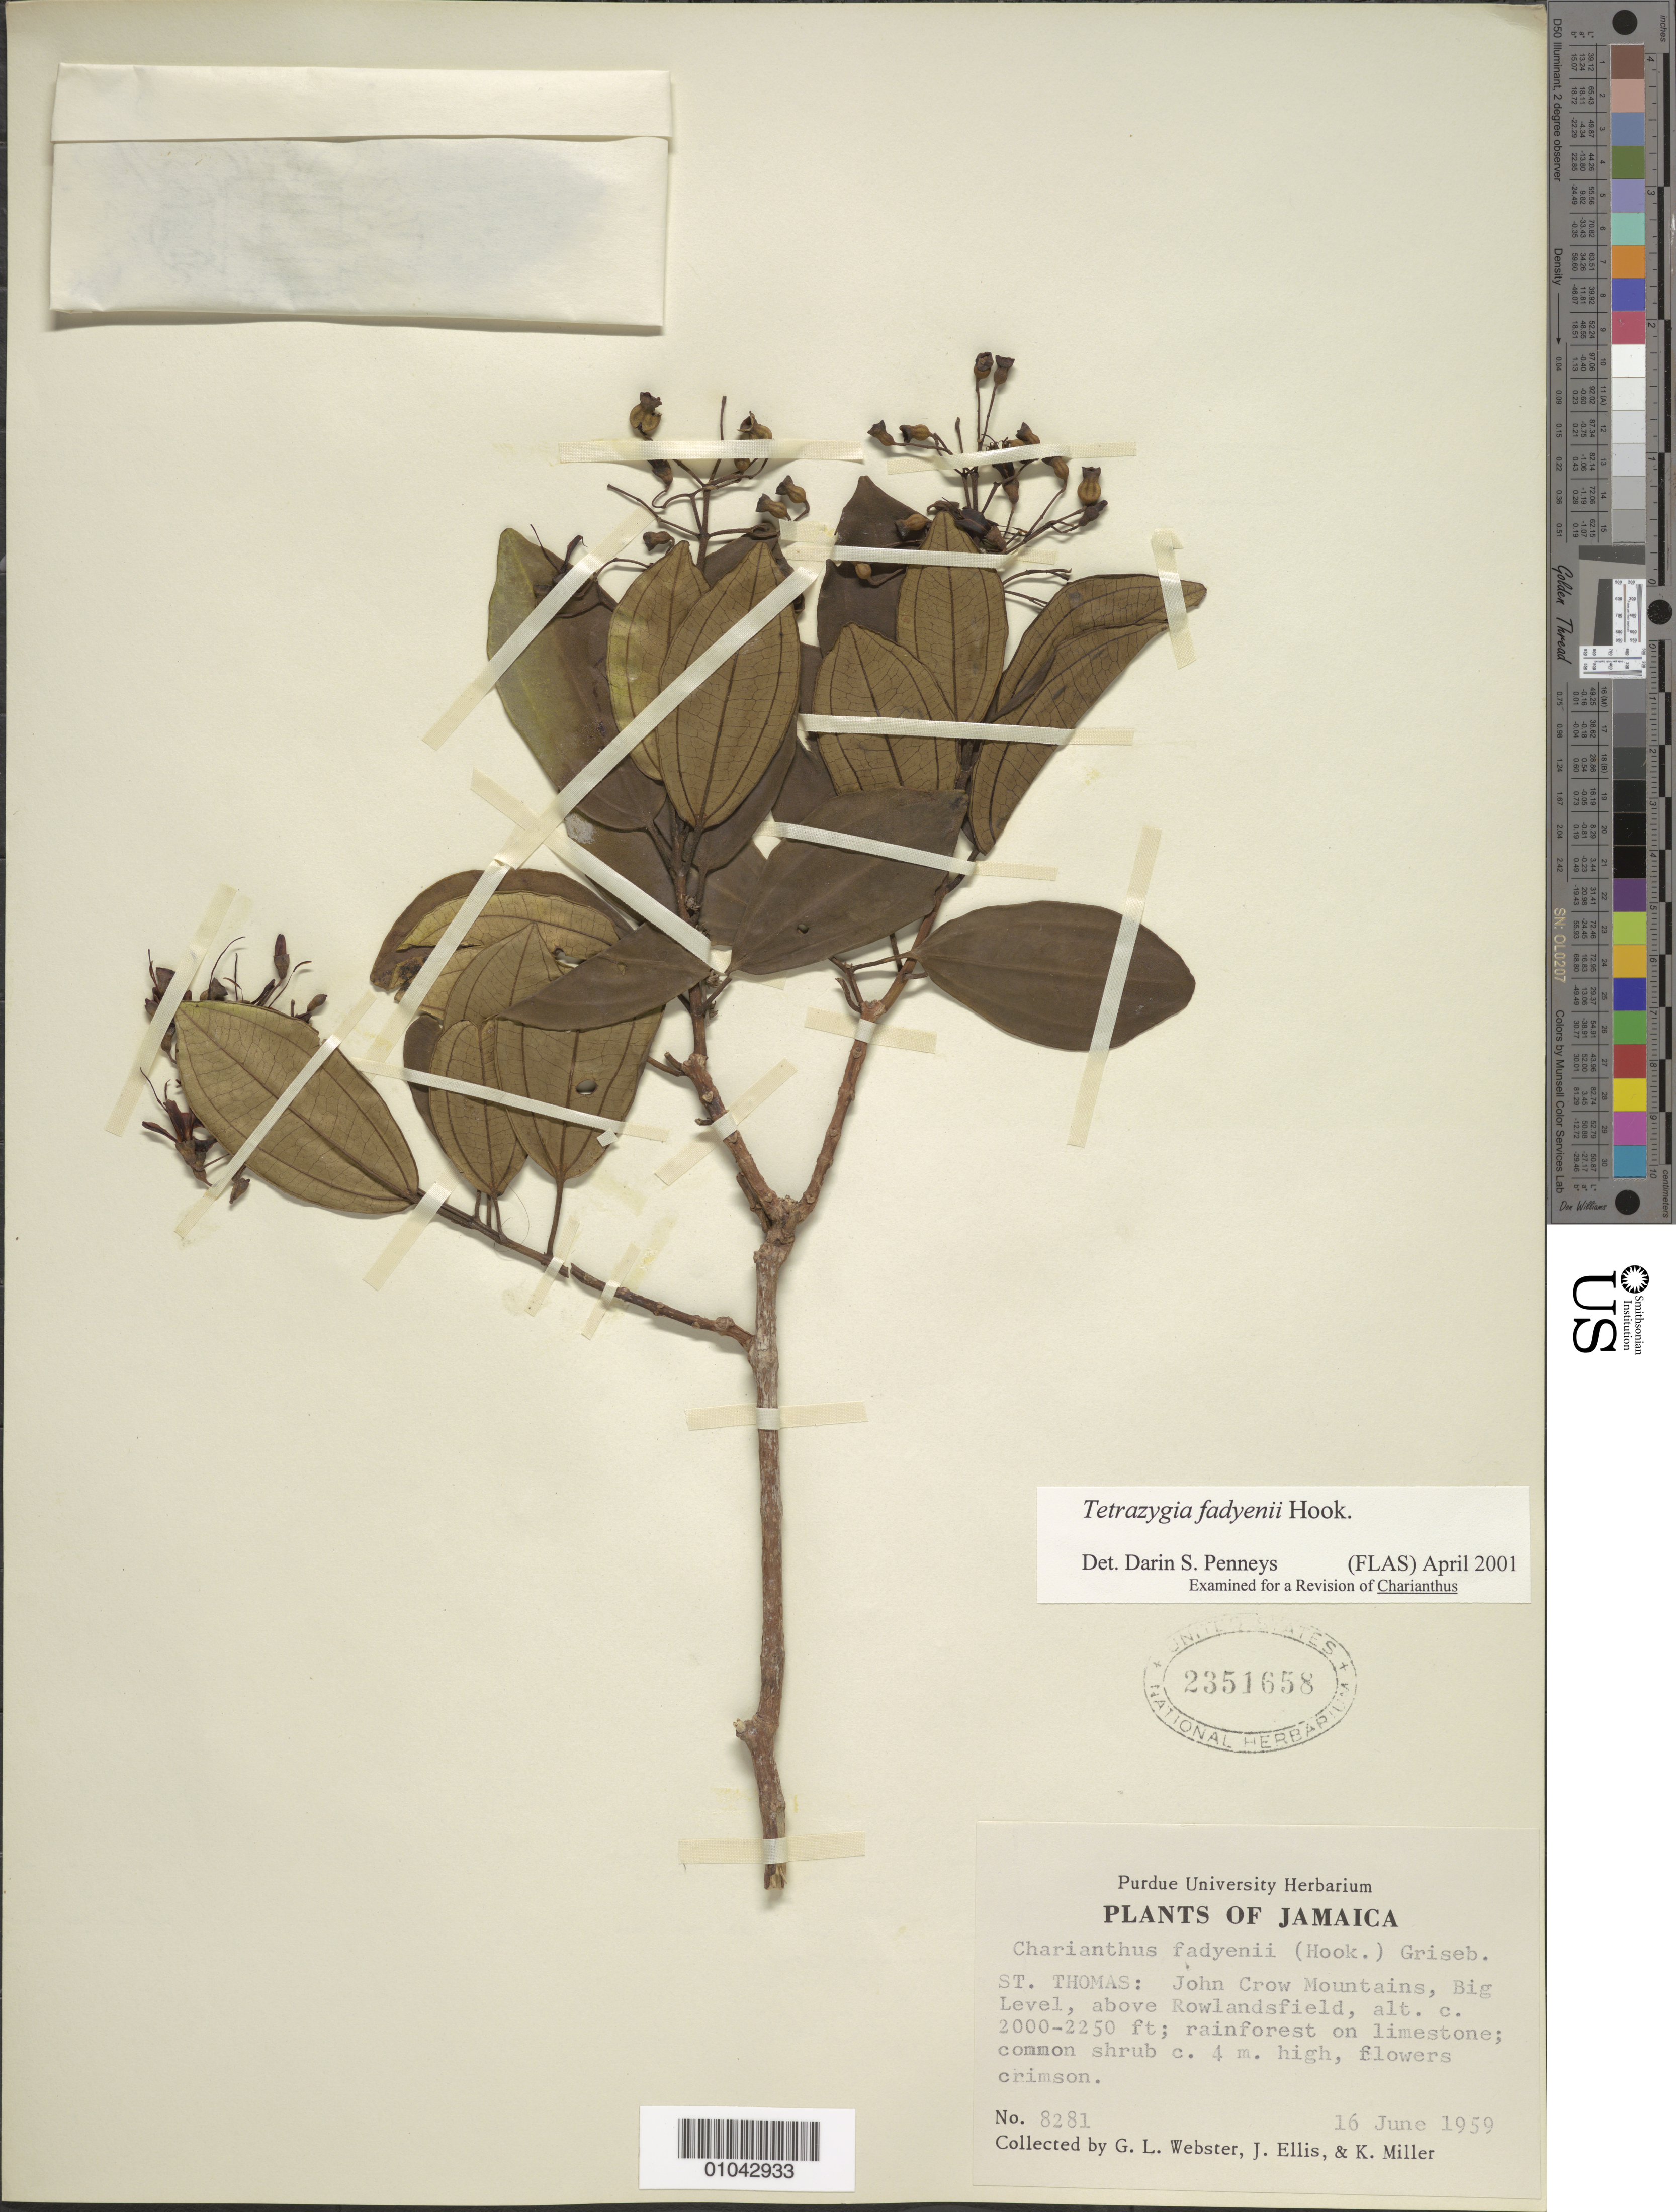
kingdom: Plantae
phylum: Tracheophyta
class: Magnoliopsida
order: Myrtales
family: Melastomataceae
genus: Tetrazygia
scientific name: Tetrazygia fadyenii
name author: Hook.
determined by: Penneys, D. S.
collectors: G. L. Webster, J. Ellis & K. Miller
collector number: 8281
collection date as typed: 16 Jun 1959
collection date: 1959-06-16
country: Jamaica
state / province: Saint Thomas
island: Jamaica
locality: John Crow Mountains, Big Level, above Rowlandsfield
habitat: Rainforest on limestone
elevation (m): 61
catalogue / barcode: US 2351658